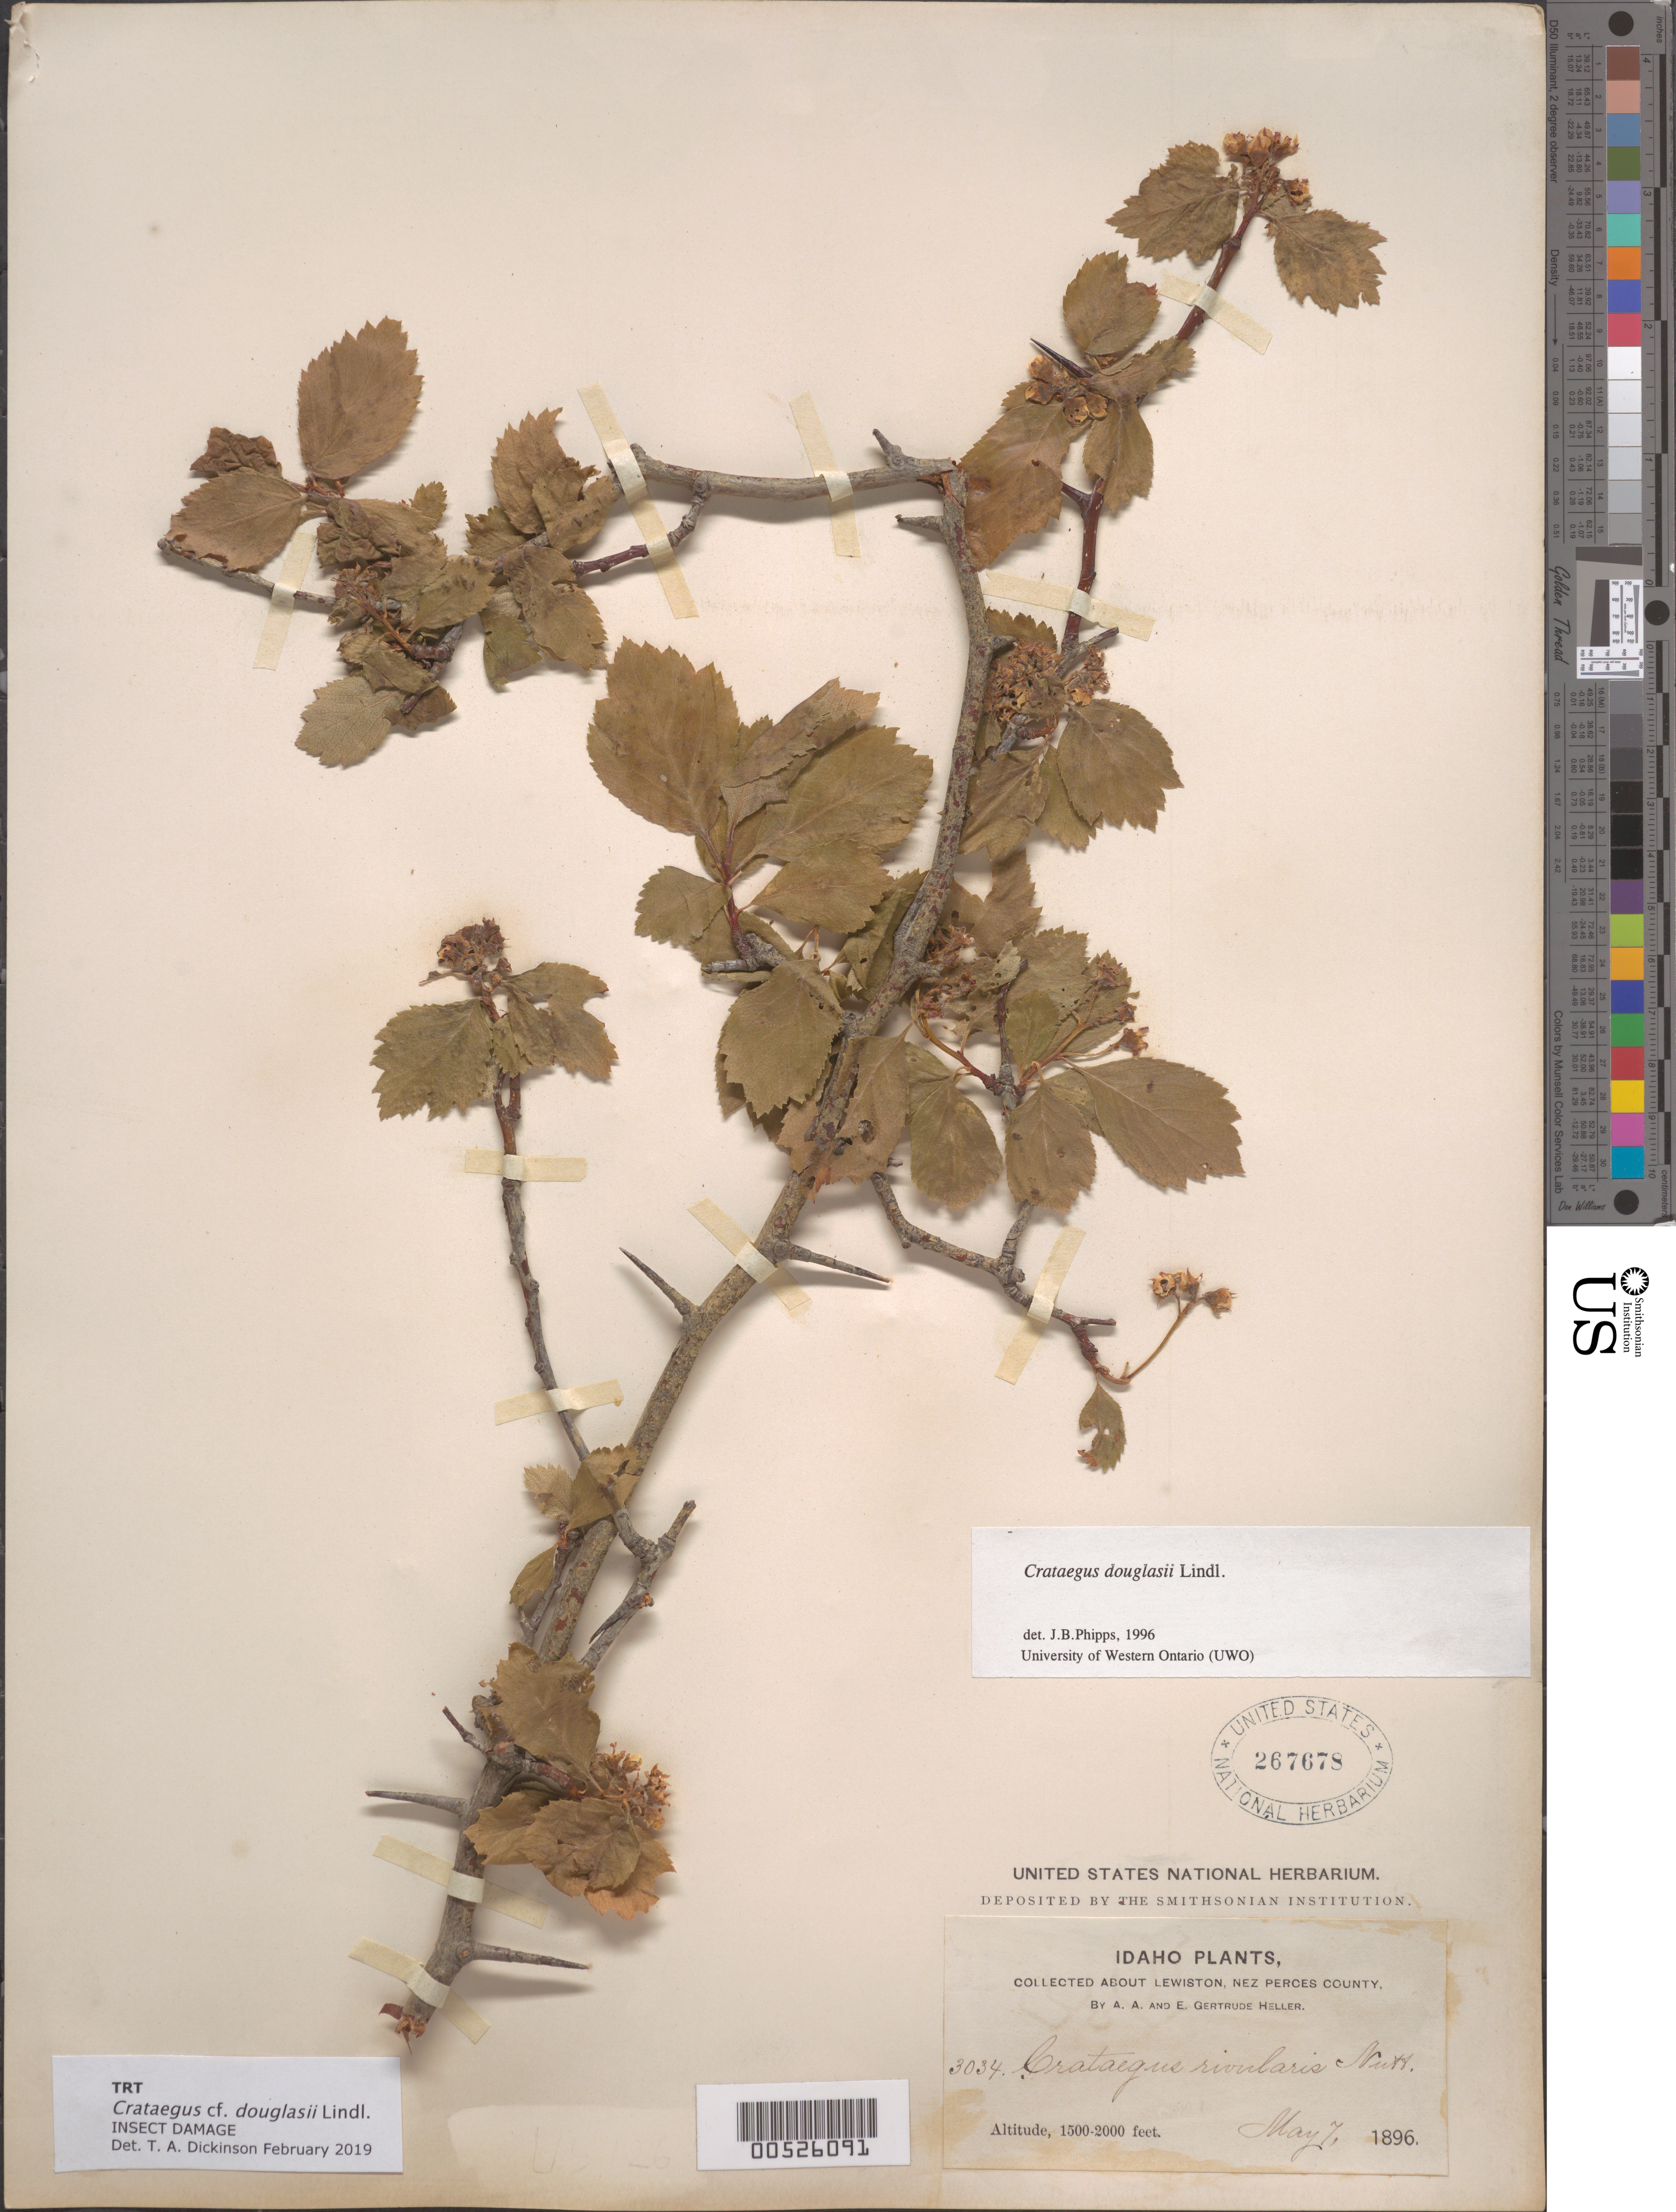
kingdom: Plantae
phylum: Tracheophyta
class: Magnoliopsida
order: Rosales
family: Rosaceae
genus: Crataegus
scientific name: Crataegus douglasii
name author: Lindl.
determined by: Phipps, James B., (UWO), University of Western Ontario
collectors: A. A. Heller & E. G. Heller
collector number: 3034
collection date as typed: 07 May 1896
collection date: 1896-05-07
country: United States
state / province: Idaho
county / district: Nez Perce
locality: About Lewiston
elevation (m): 457.2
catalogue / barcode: US 267678